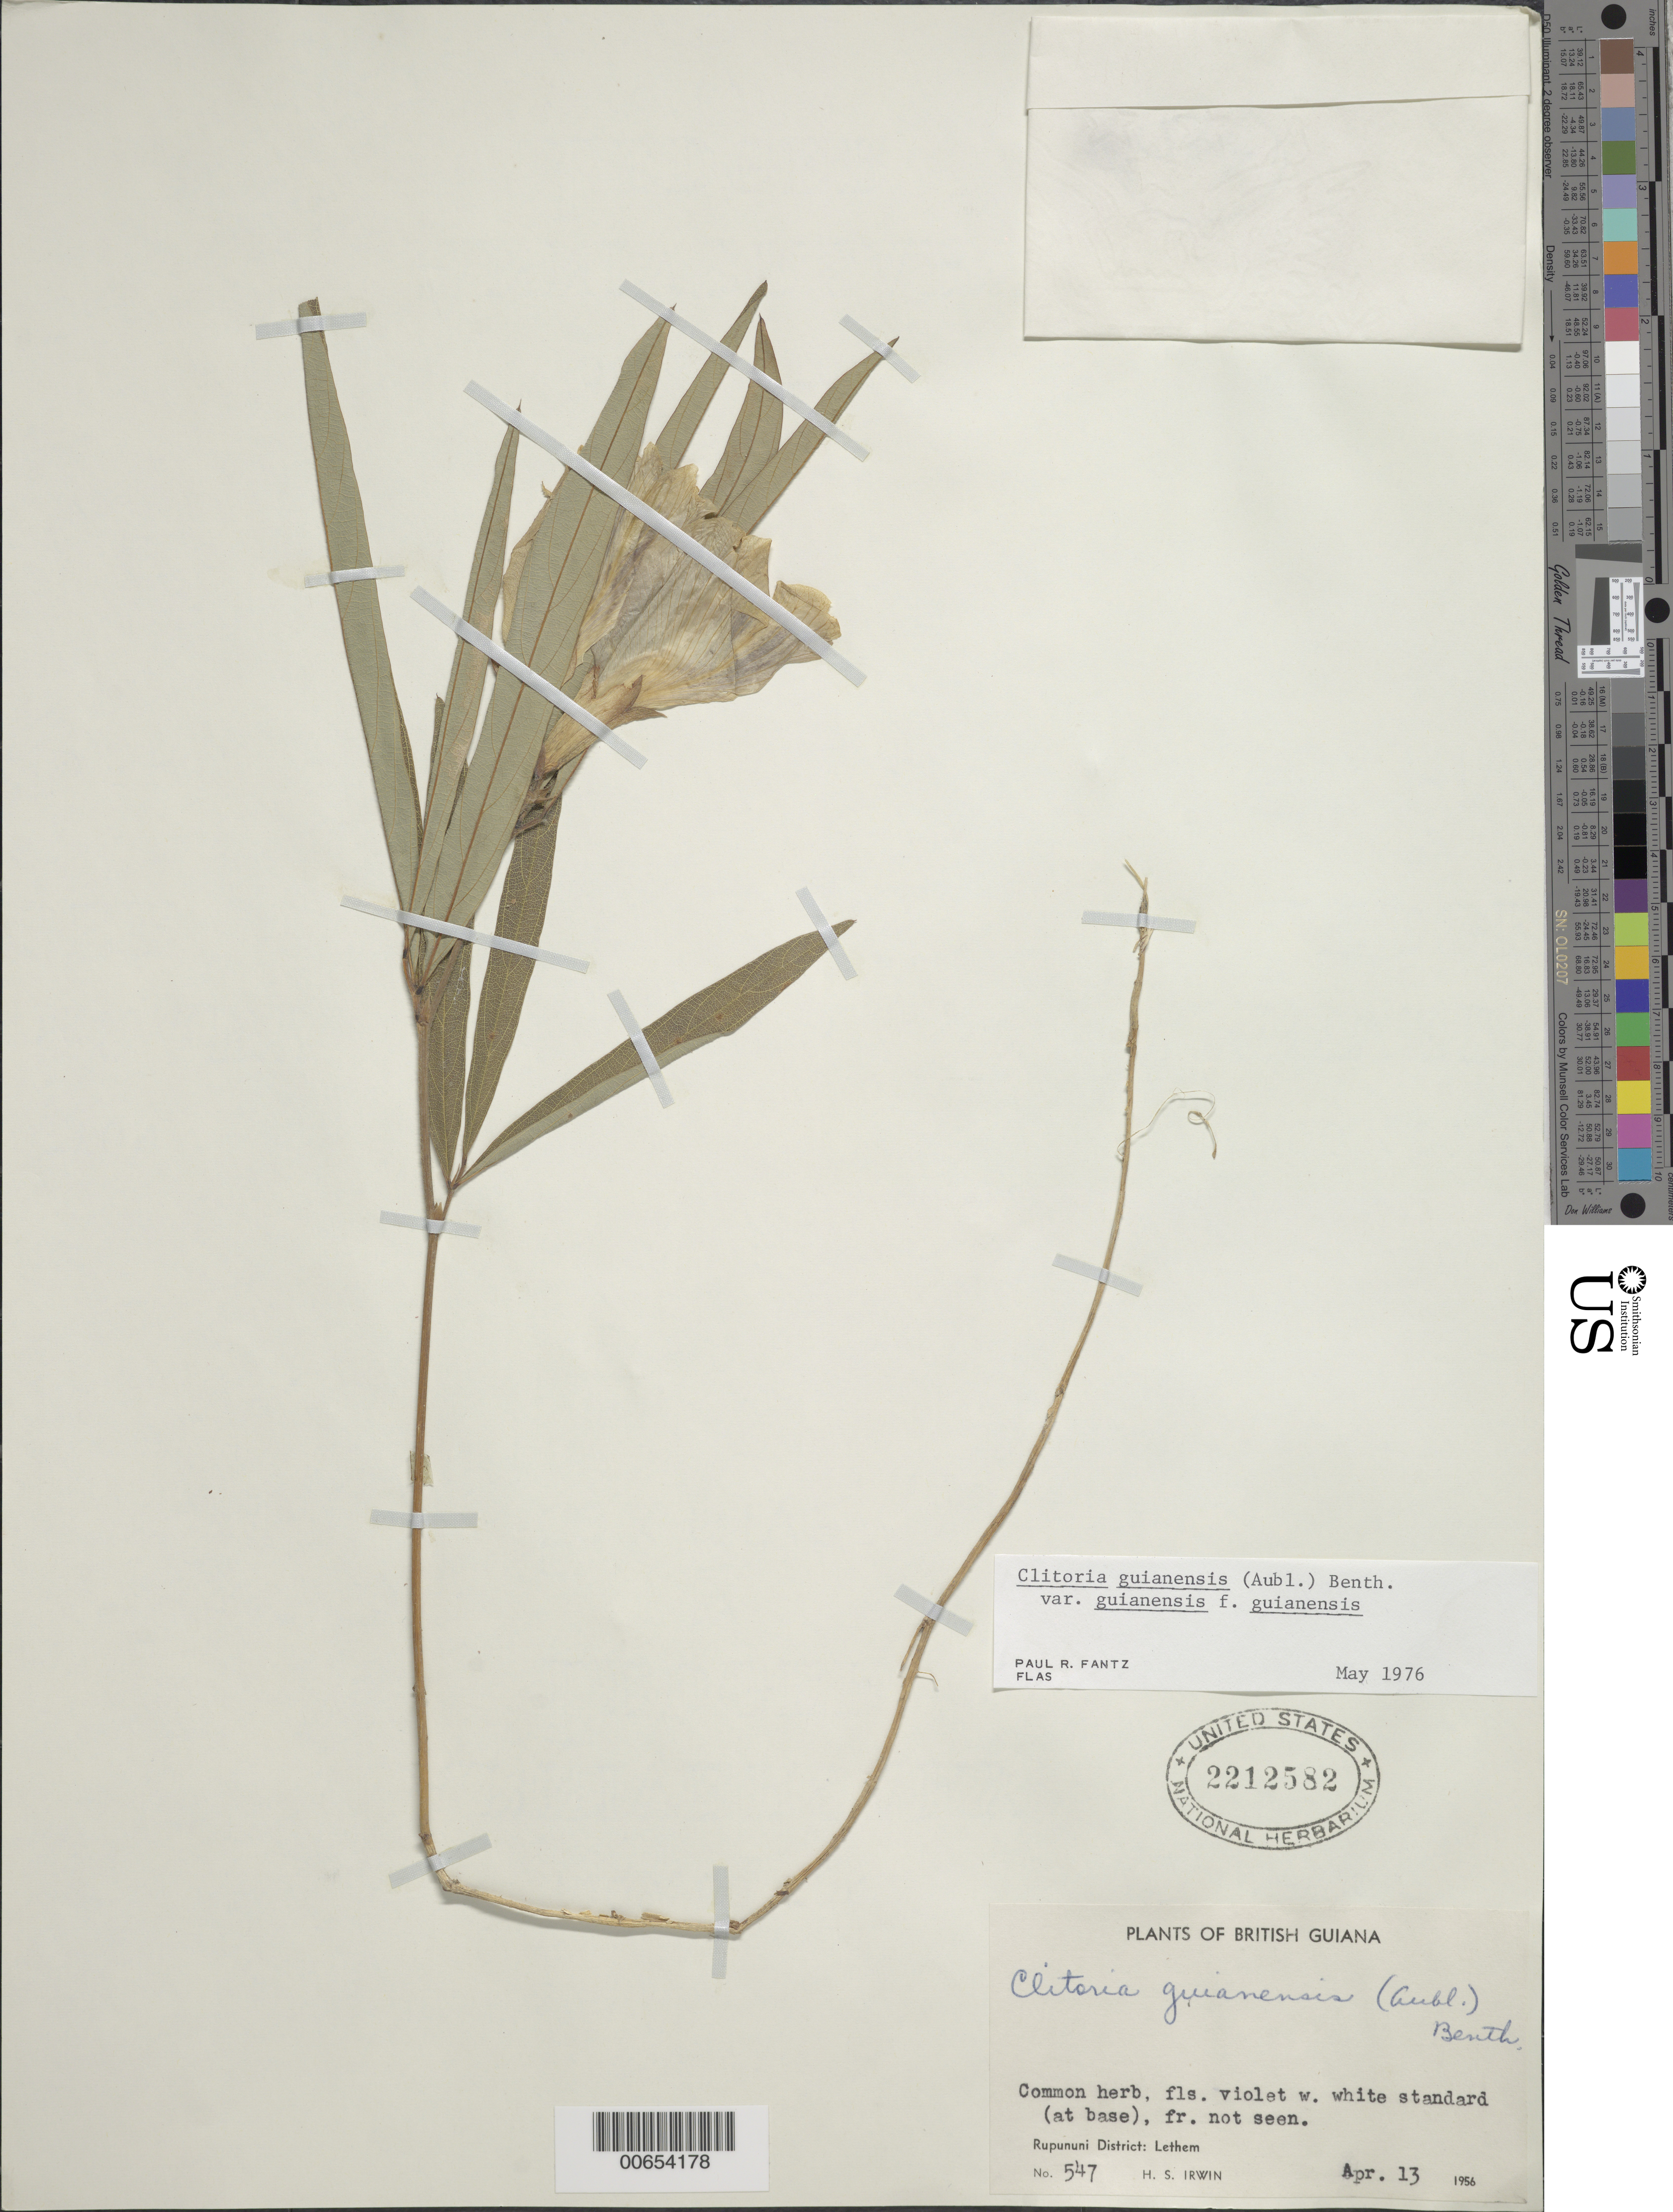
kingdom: Plantae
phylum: Tracheophyta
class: Magnoliopsida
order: Fabales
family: Fabaceae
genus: Clitoria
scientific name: Clitoria guianensis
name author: (Aubl.) Benth.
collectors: H. Irwin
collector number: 547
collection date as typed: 13-Apr-56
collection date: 1956-04-13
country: Guyana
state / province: U. Takutu-U. Essequibo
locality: Lethem, Rupununi Dist.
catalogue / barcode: US 2212582